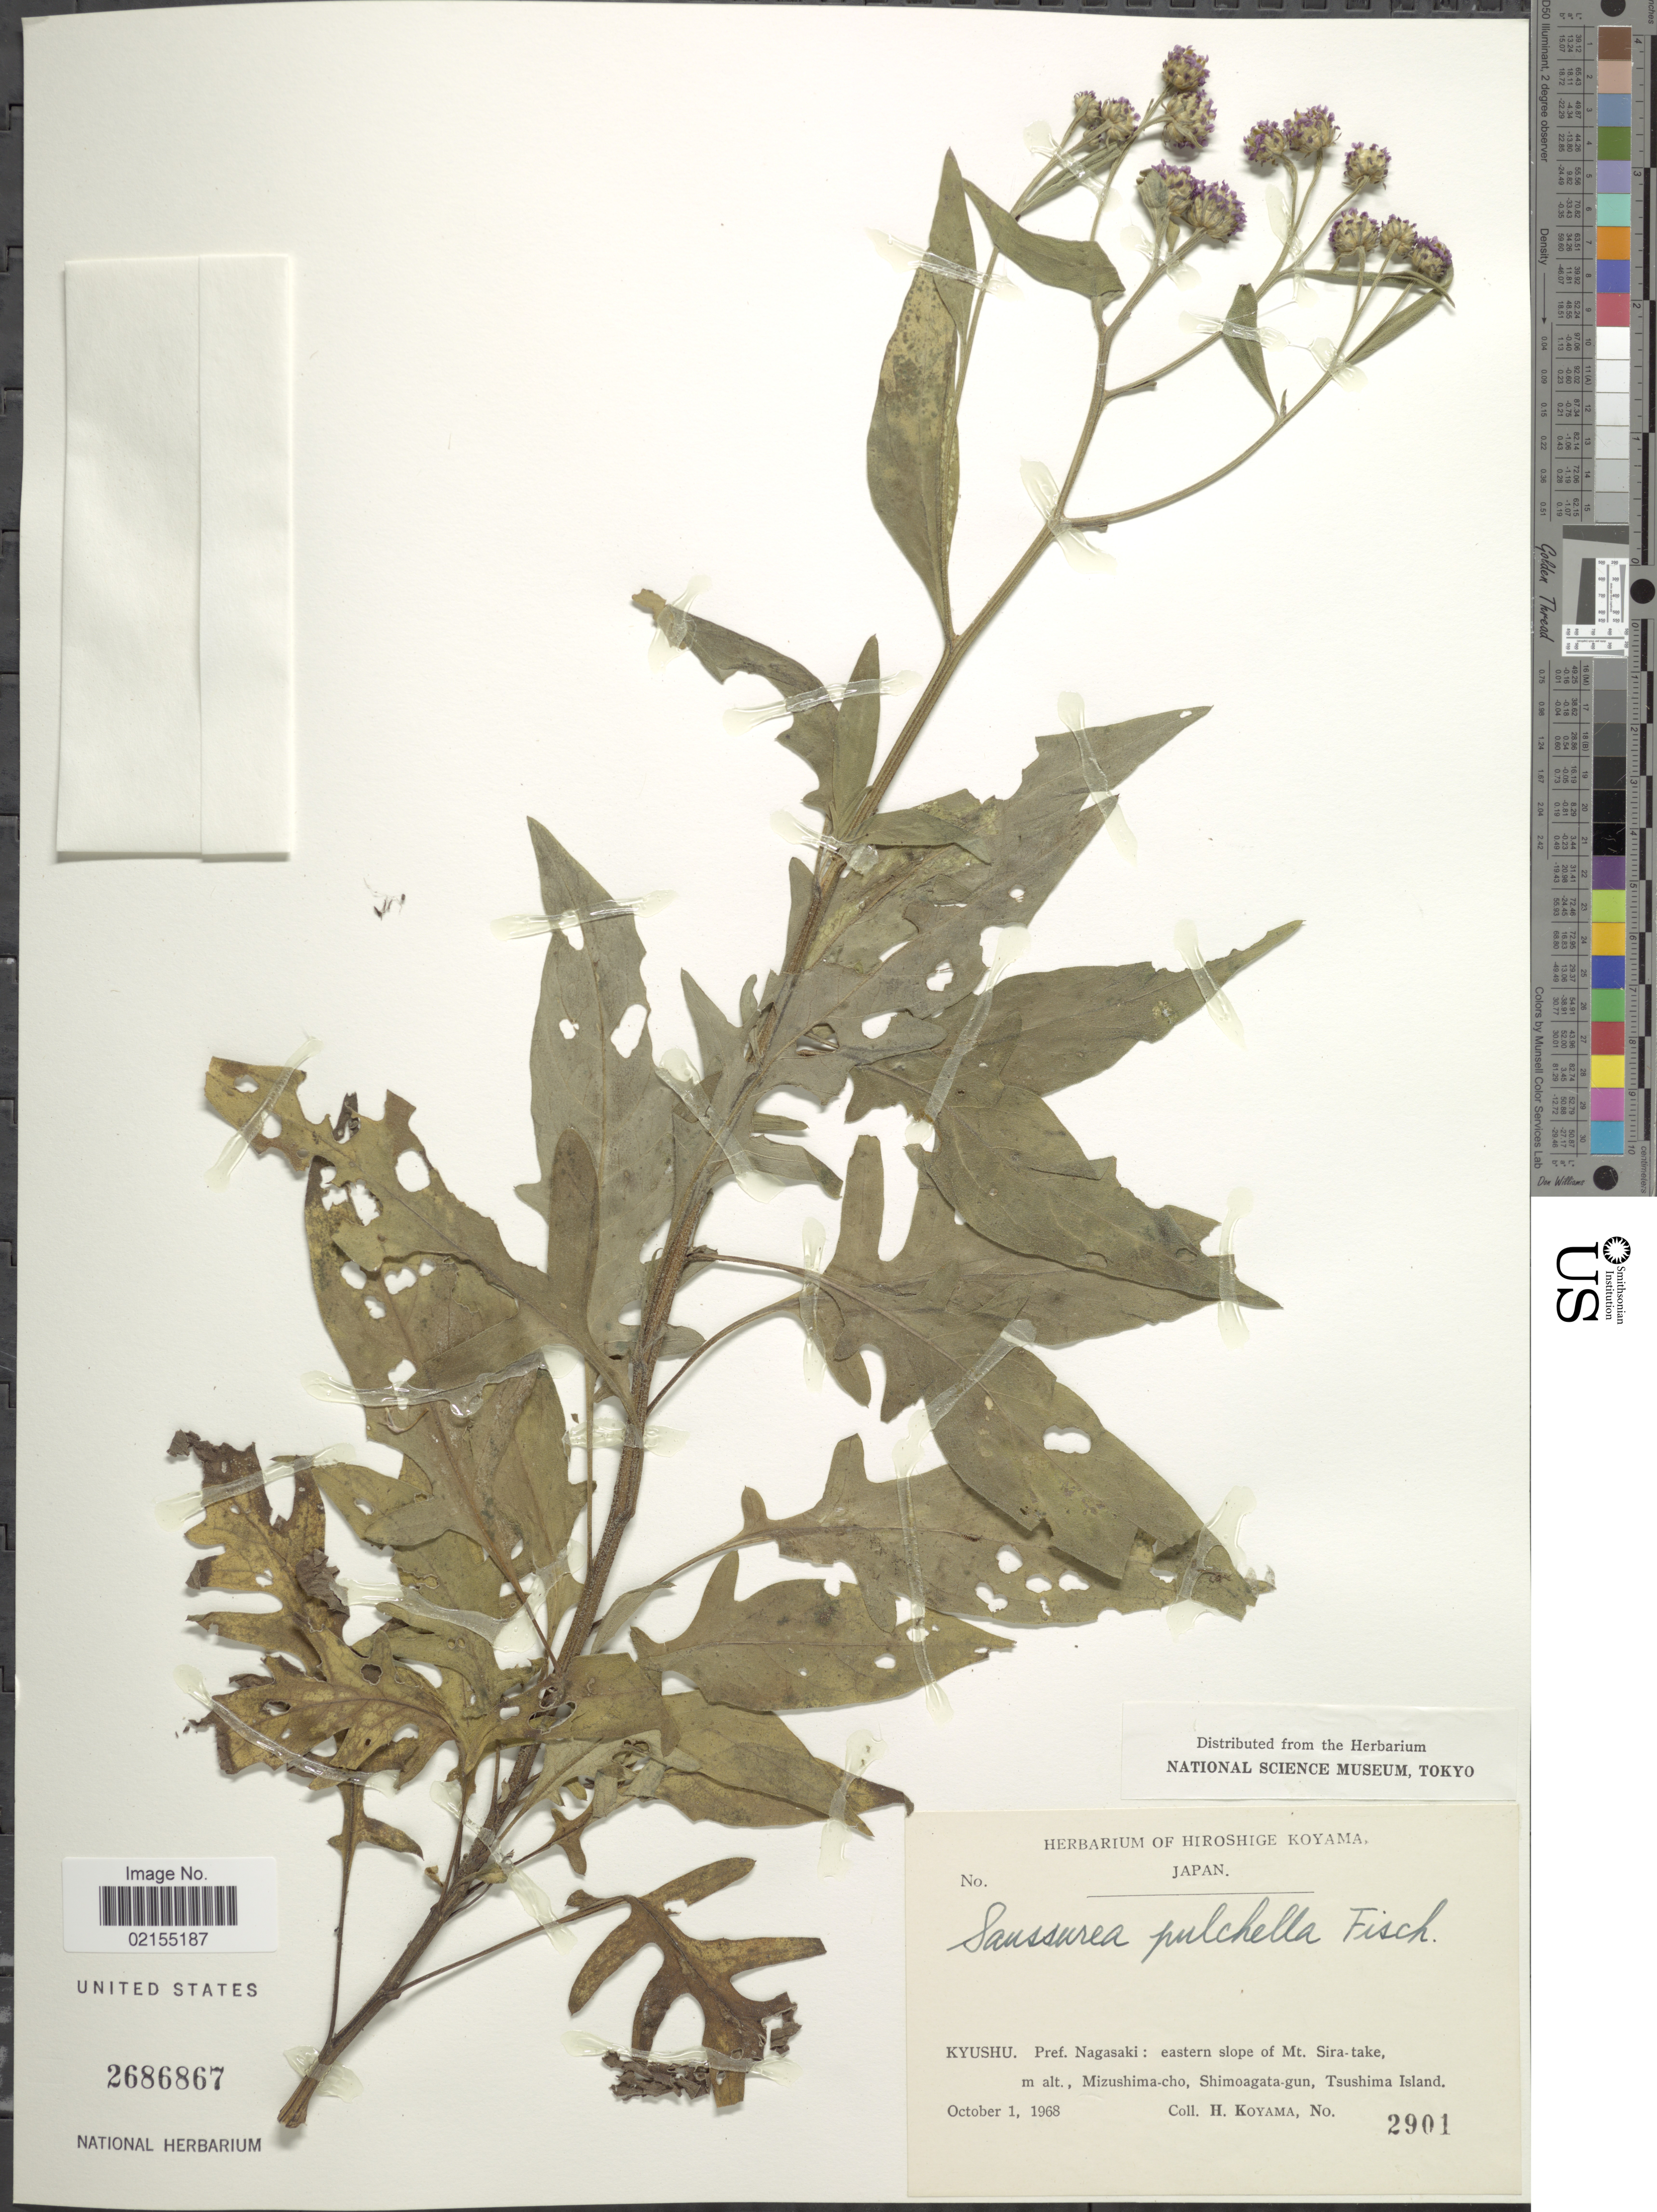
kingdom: Plantae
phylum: Tracheophyta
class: Magnoliopsida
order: Asterales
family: Asteraceae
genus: Saussurea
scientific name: Saussurea pulchella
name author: (Fisch.) Fisch.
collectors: H. Koyama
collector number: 2901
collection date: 1968-10-01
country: Japan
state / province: Nagasaki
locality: Kyushu, Pref. Nagasaki: eastern slope of Mt. Sira-take, Mizushima-cho, Shimoagata-gun, Tsushima Island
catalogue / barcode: US 2686867